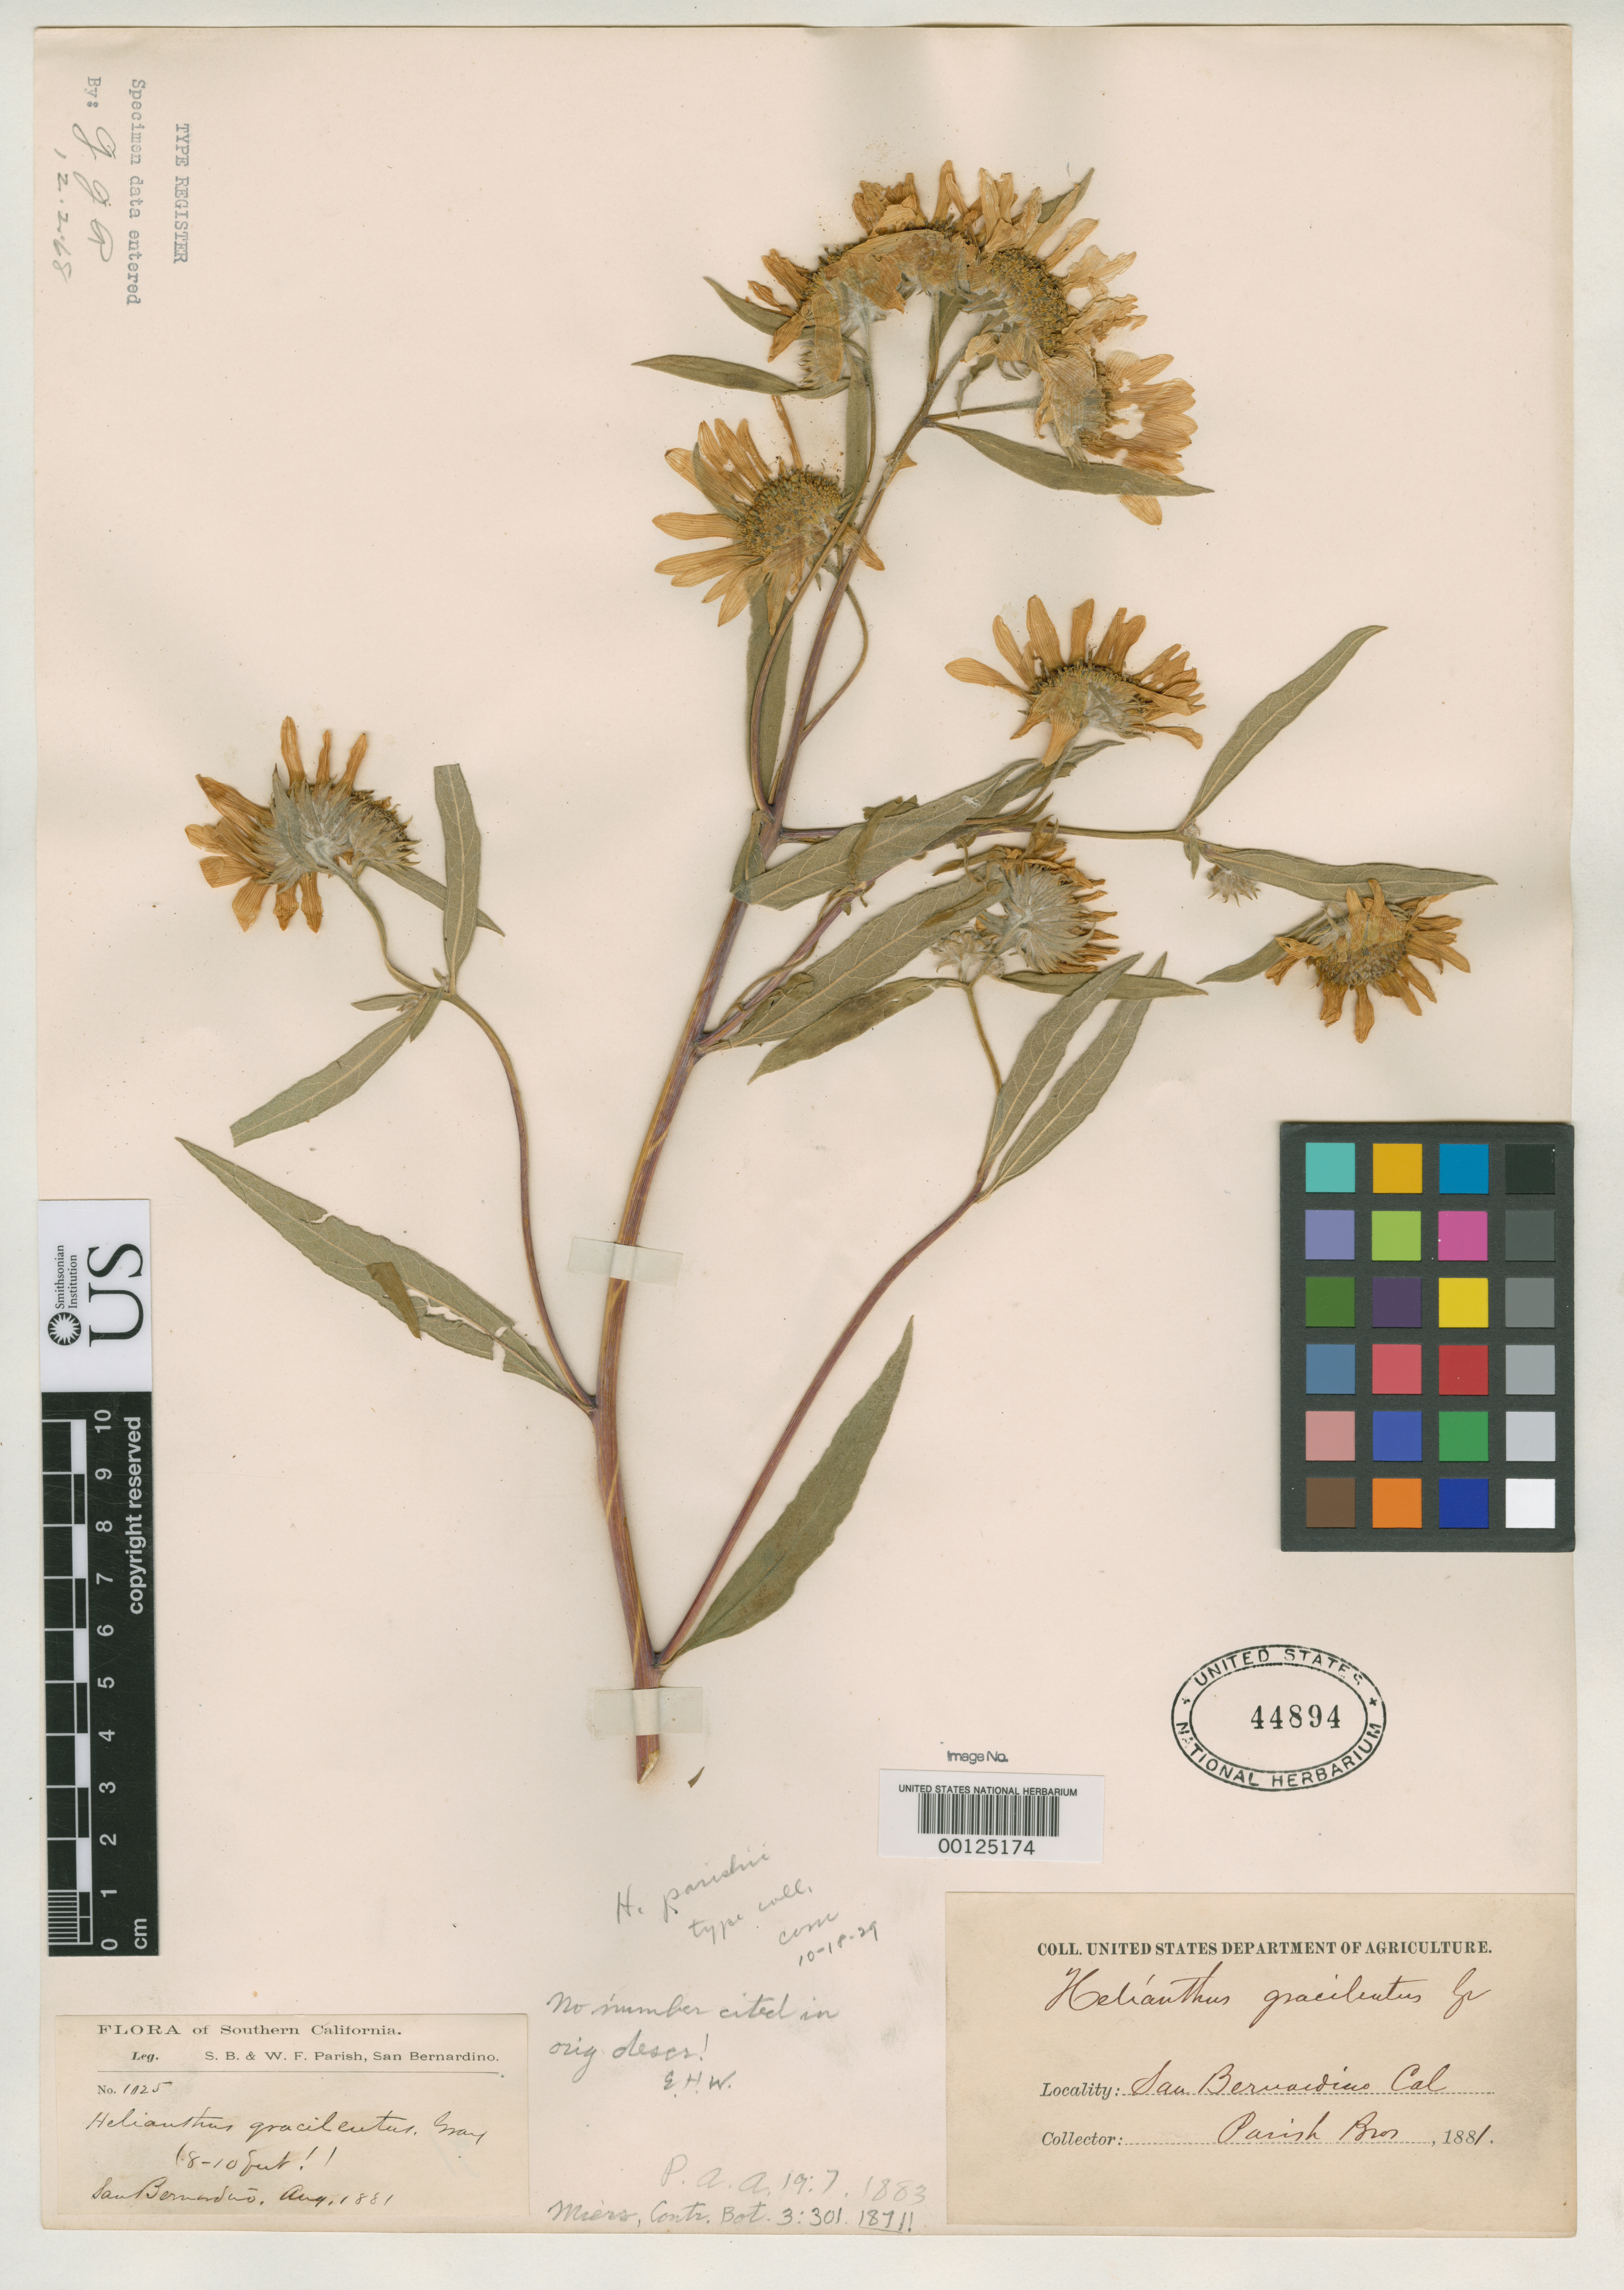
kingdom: Plantae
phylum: Tracheophyta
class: Magnoliopsida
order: Asterales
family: Asteraceae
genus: Helianthus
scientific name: Helianthus parishii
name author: A. Gray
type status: Type Collection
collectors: S. B. Parish & W. F. Parish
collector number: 1025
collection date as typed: Aug 1881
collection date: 1881-08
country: United States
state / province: California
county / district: San Bernardino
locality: San Bernardino.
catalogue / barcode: US 44894